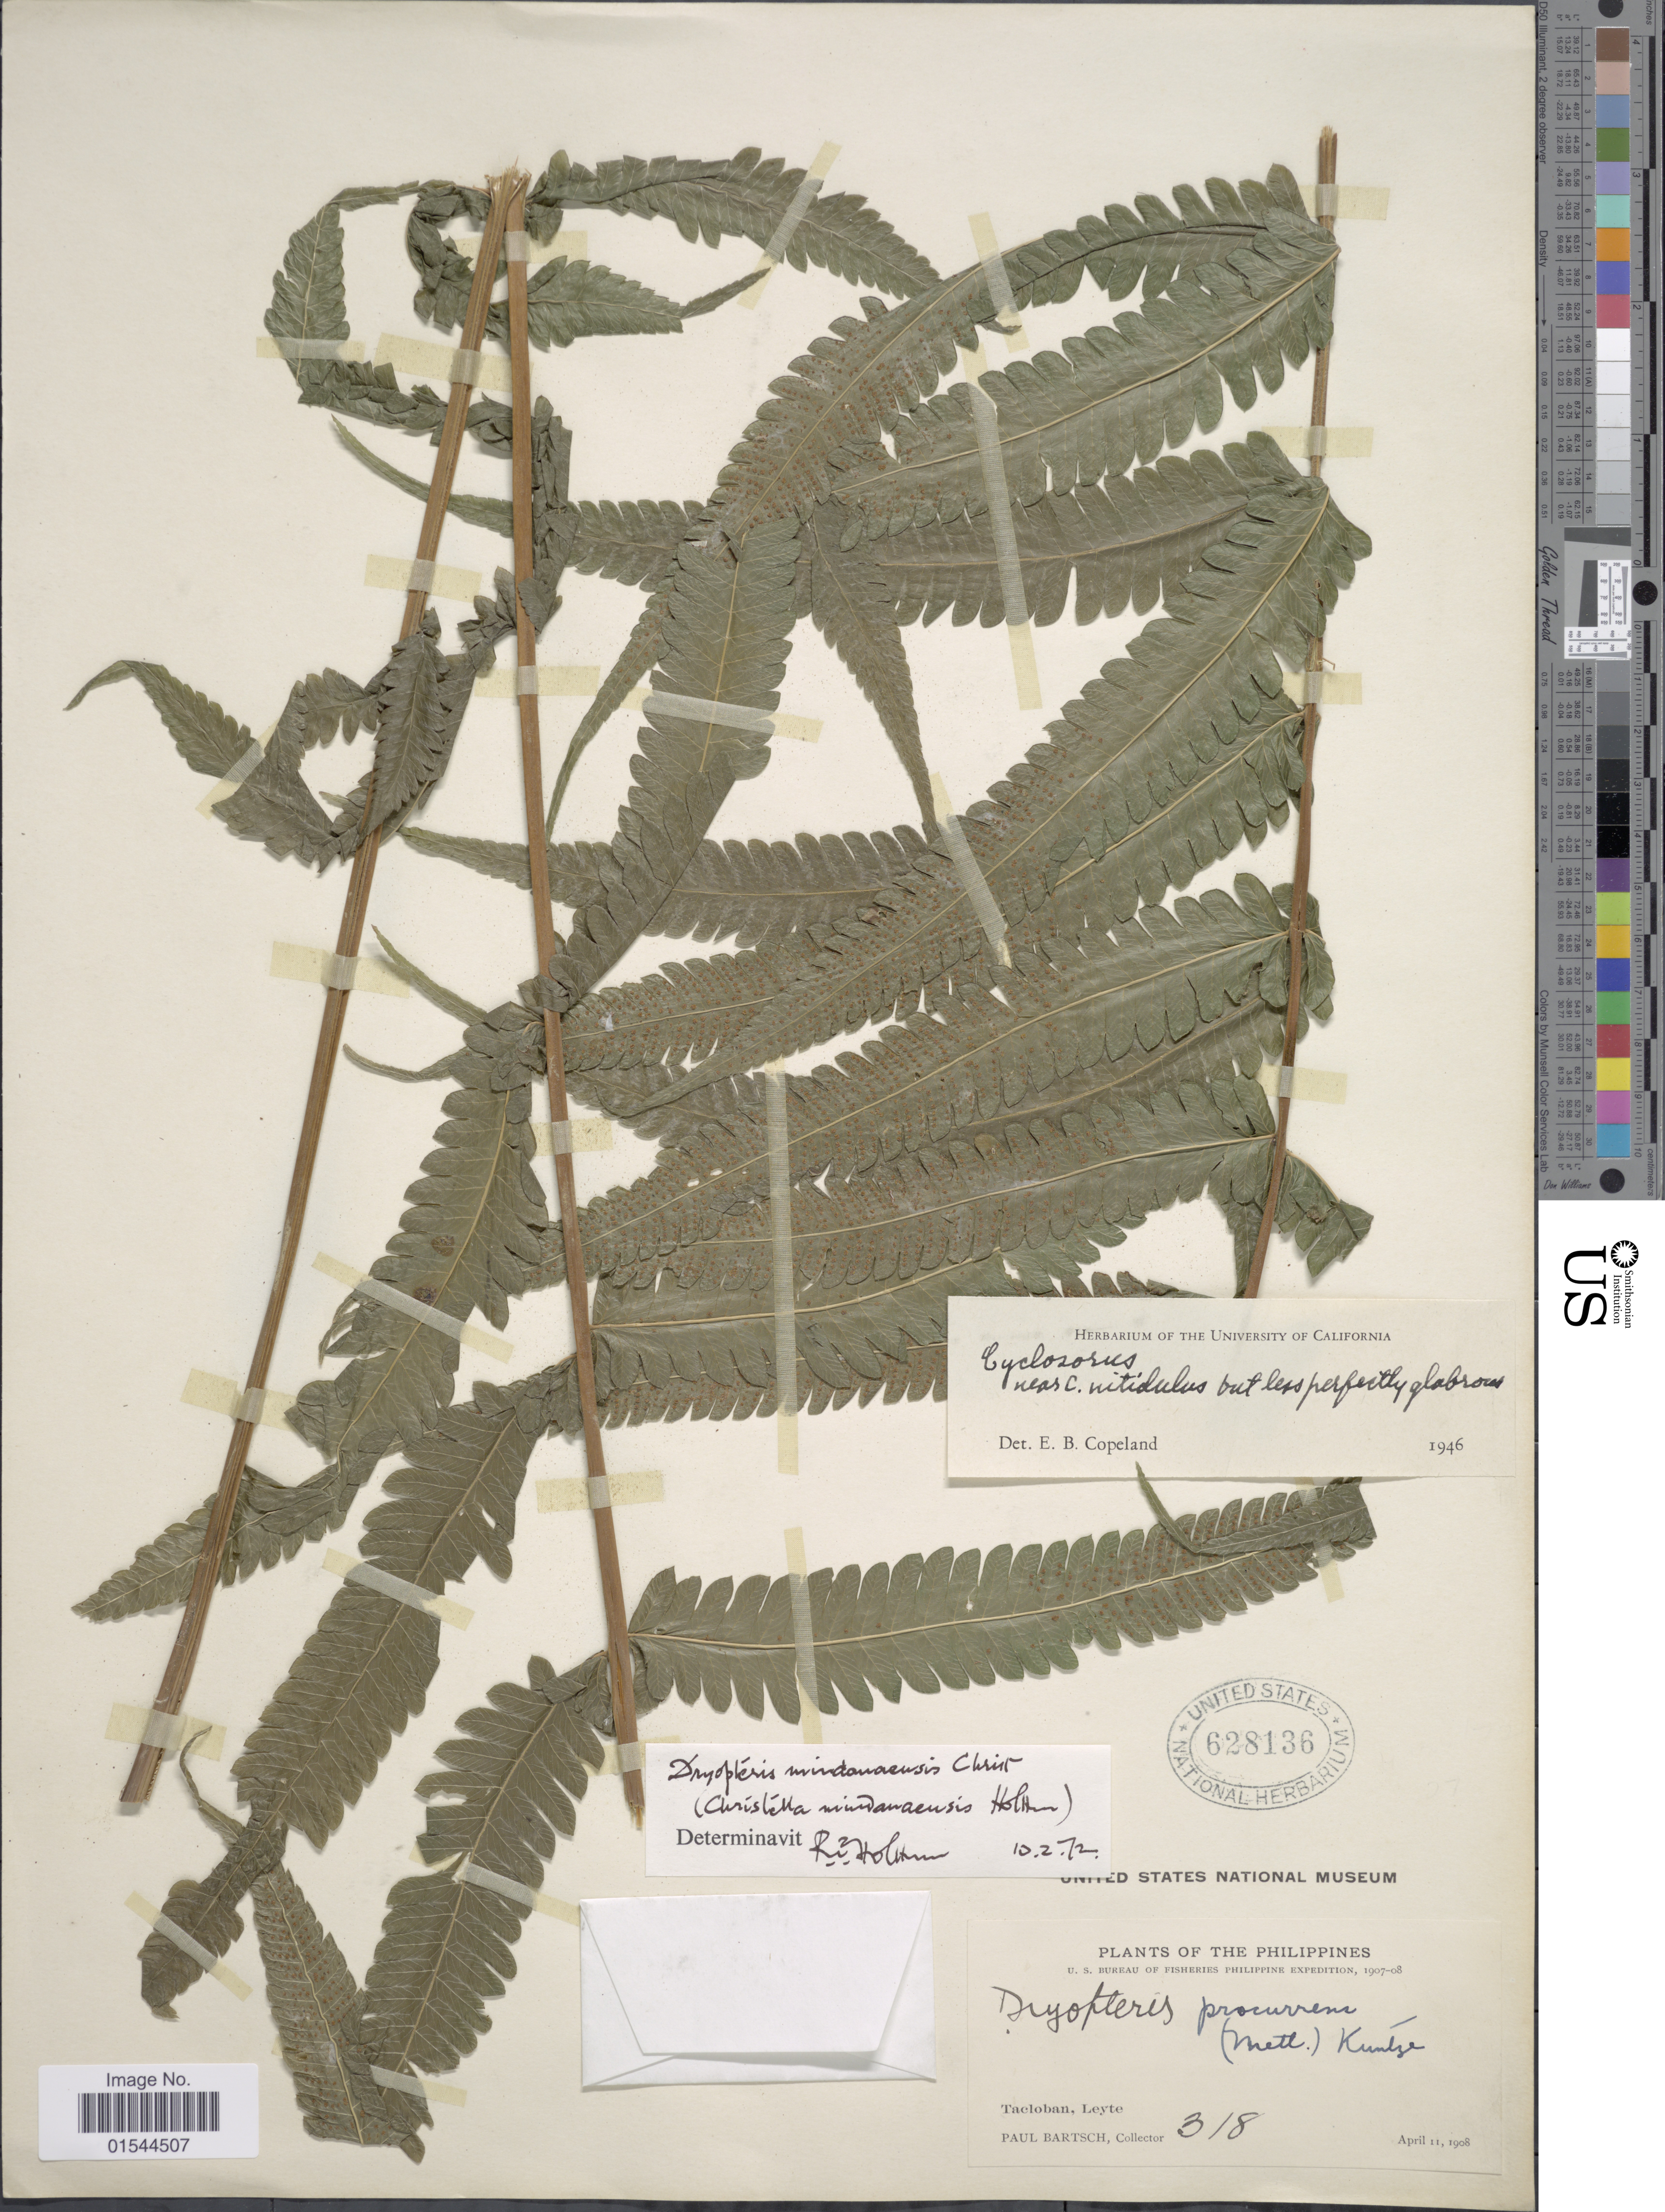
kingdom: Plantae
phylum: Tracheophyta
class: Polypodiopsida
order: Polypodiales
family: Thelypteridaceae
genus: Pneumatopteris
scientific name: Pneumatopteris nitidula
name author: (C. Presl) Holttum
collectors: P. Bartsch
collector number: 318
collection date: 1908-04-11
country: Philippines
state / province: Eastern Visayas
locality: Tacloban, Leyte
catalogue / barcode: US 628136